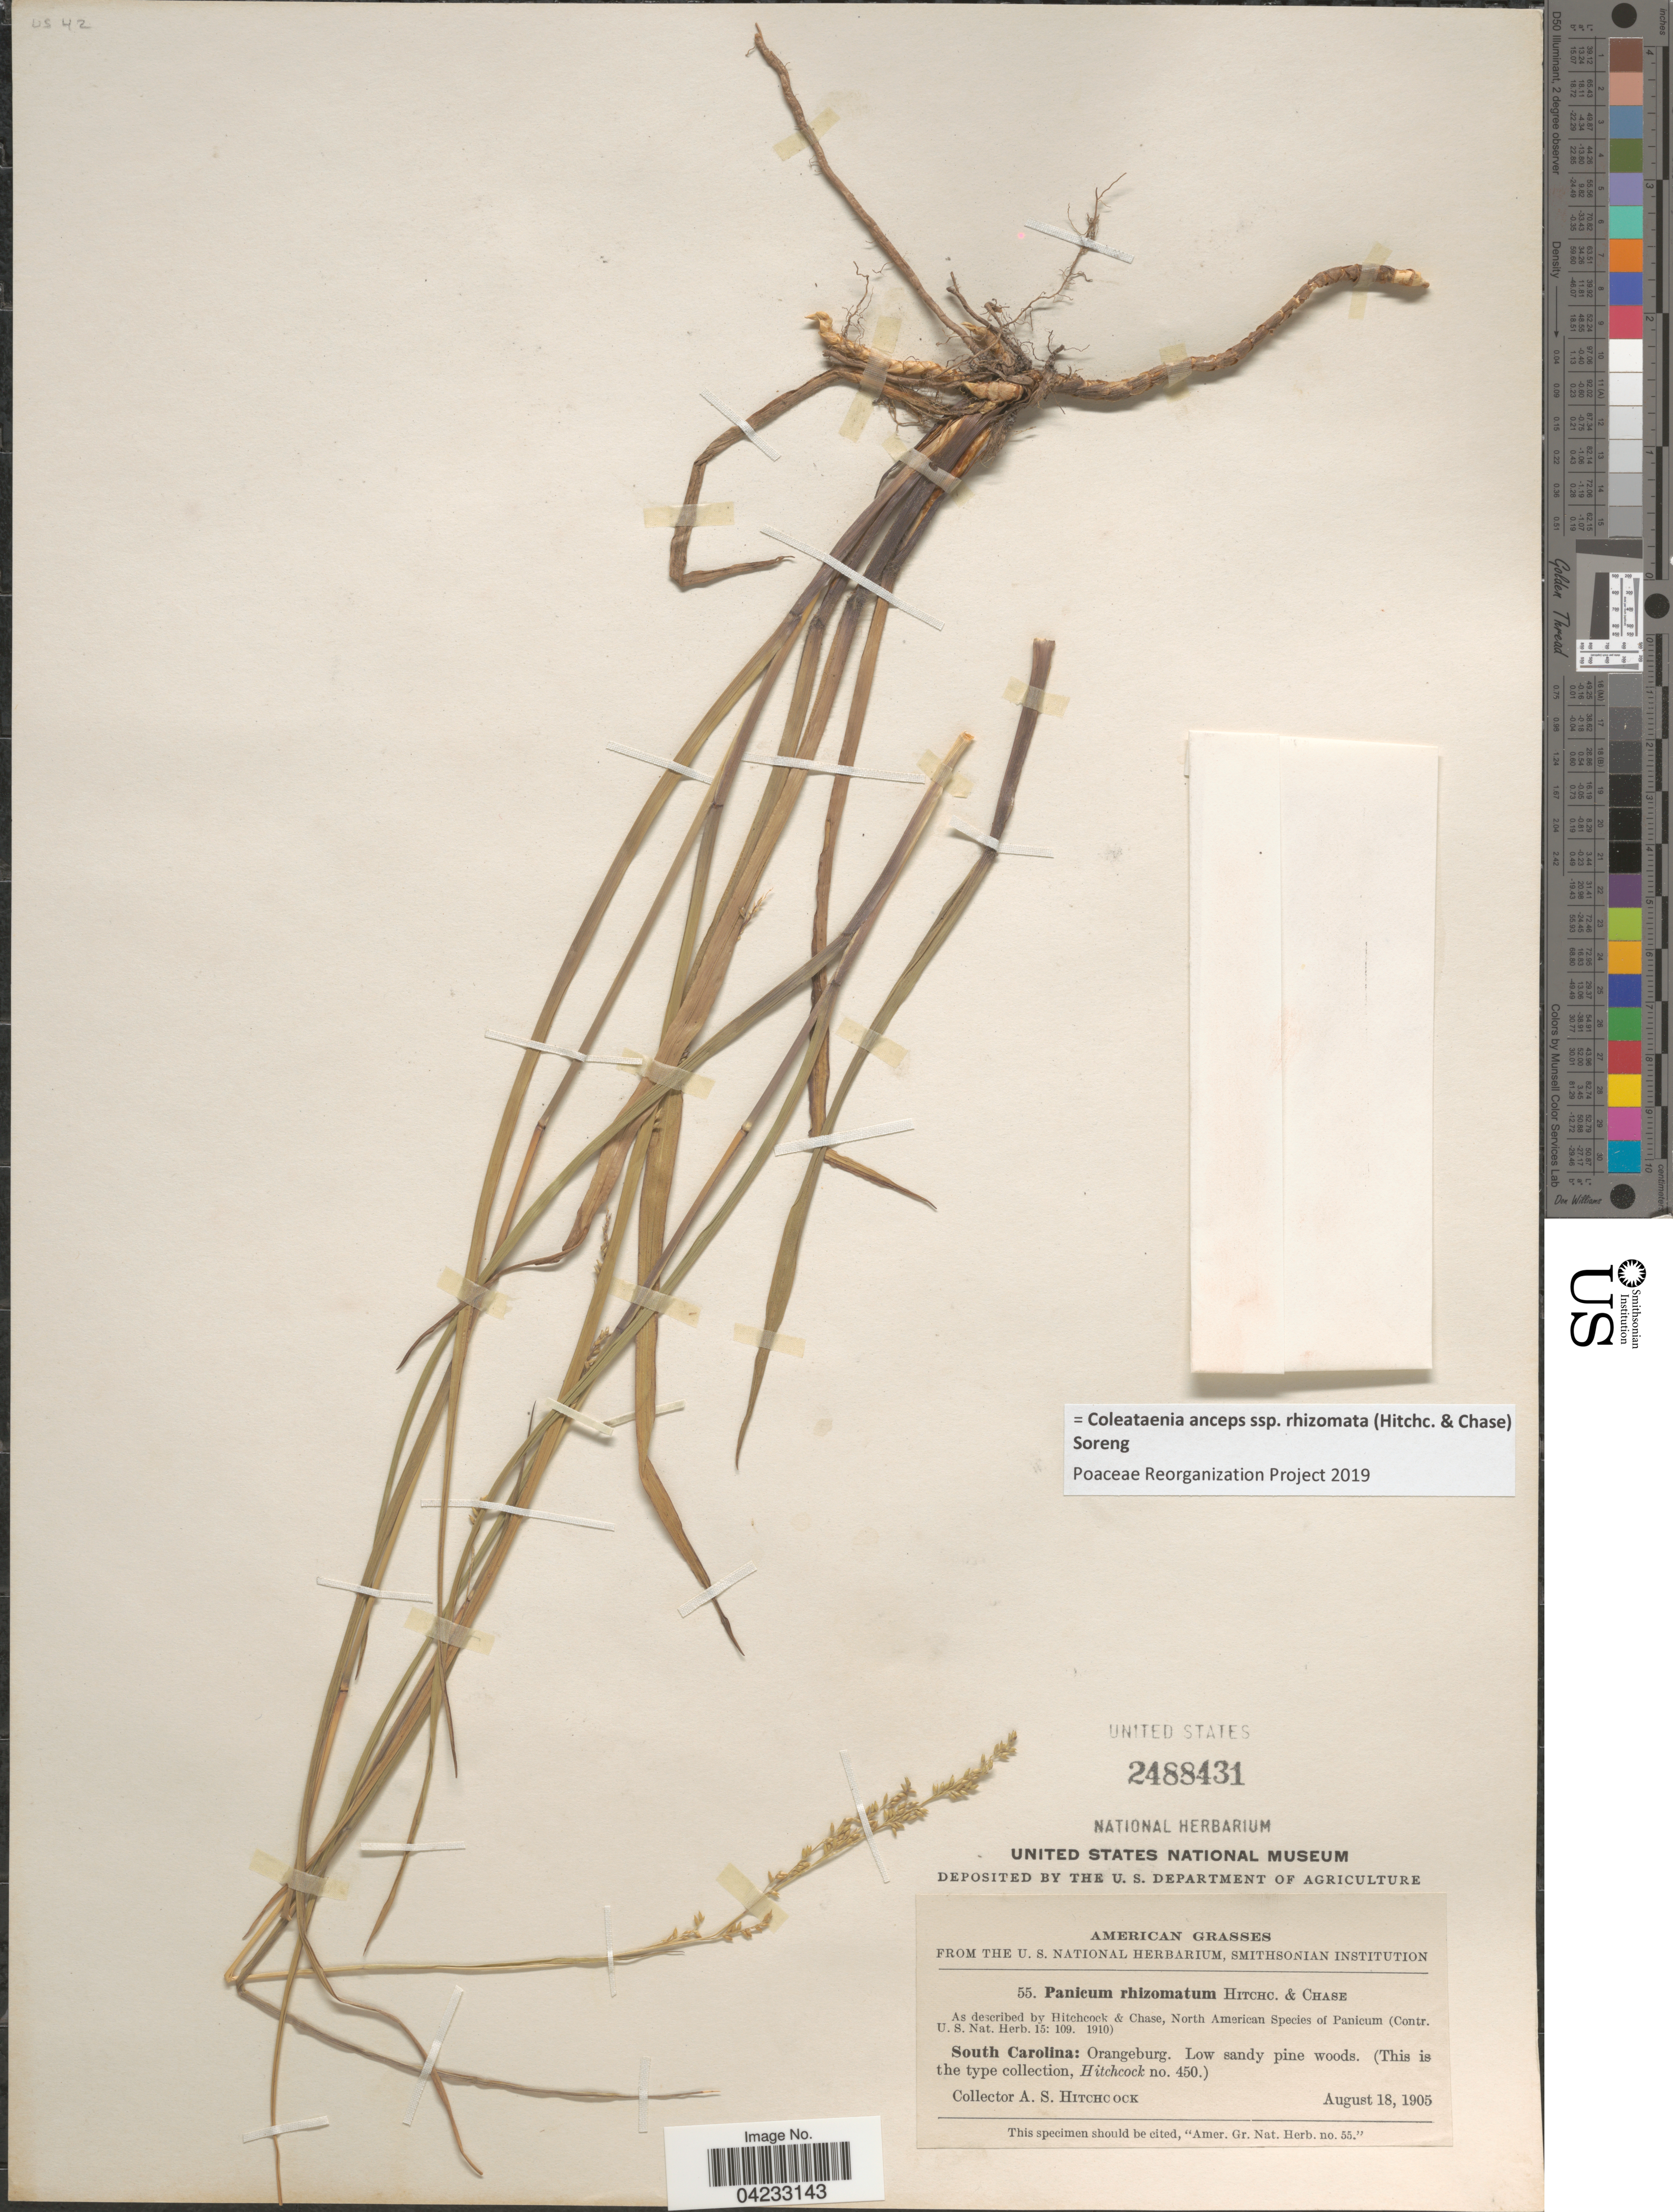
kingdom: Plantae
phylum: Tracheophyta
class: Liliopsida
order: Poales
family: Poaceae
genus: Coleataenia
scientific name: Coleataenia anceps subsp. rhizomata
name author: (Hitchc. & Chase) Soreng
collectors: A. S. Hitchcock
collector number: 55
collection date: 1905-08-18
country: United States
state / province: South Carolina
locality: Orangeburg.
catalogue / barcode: US 2488431